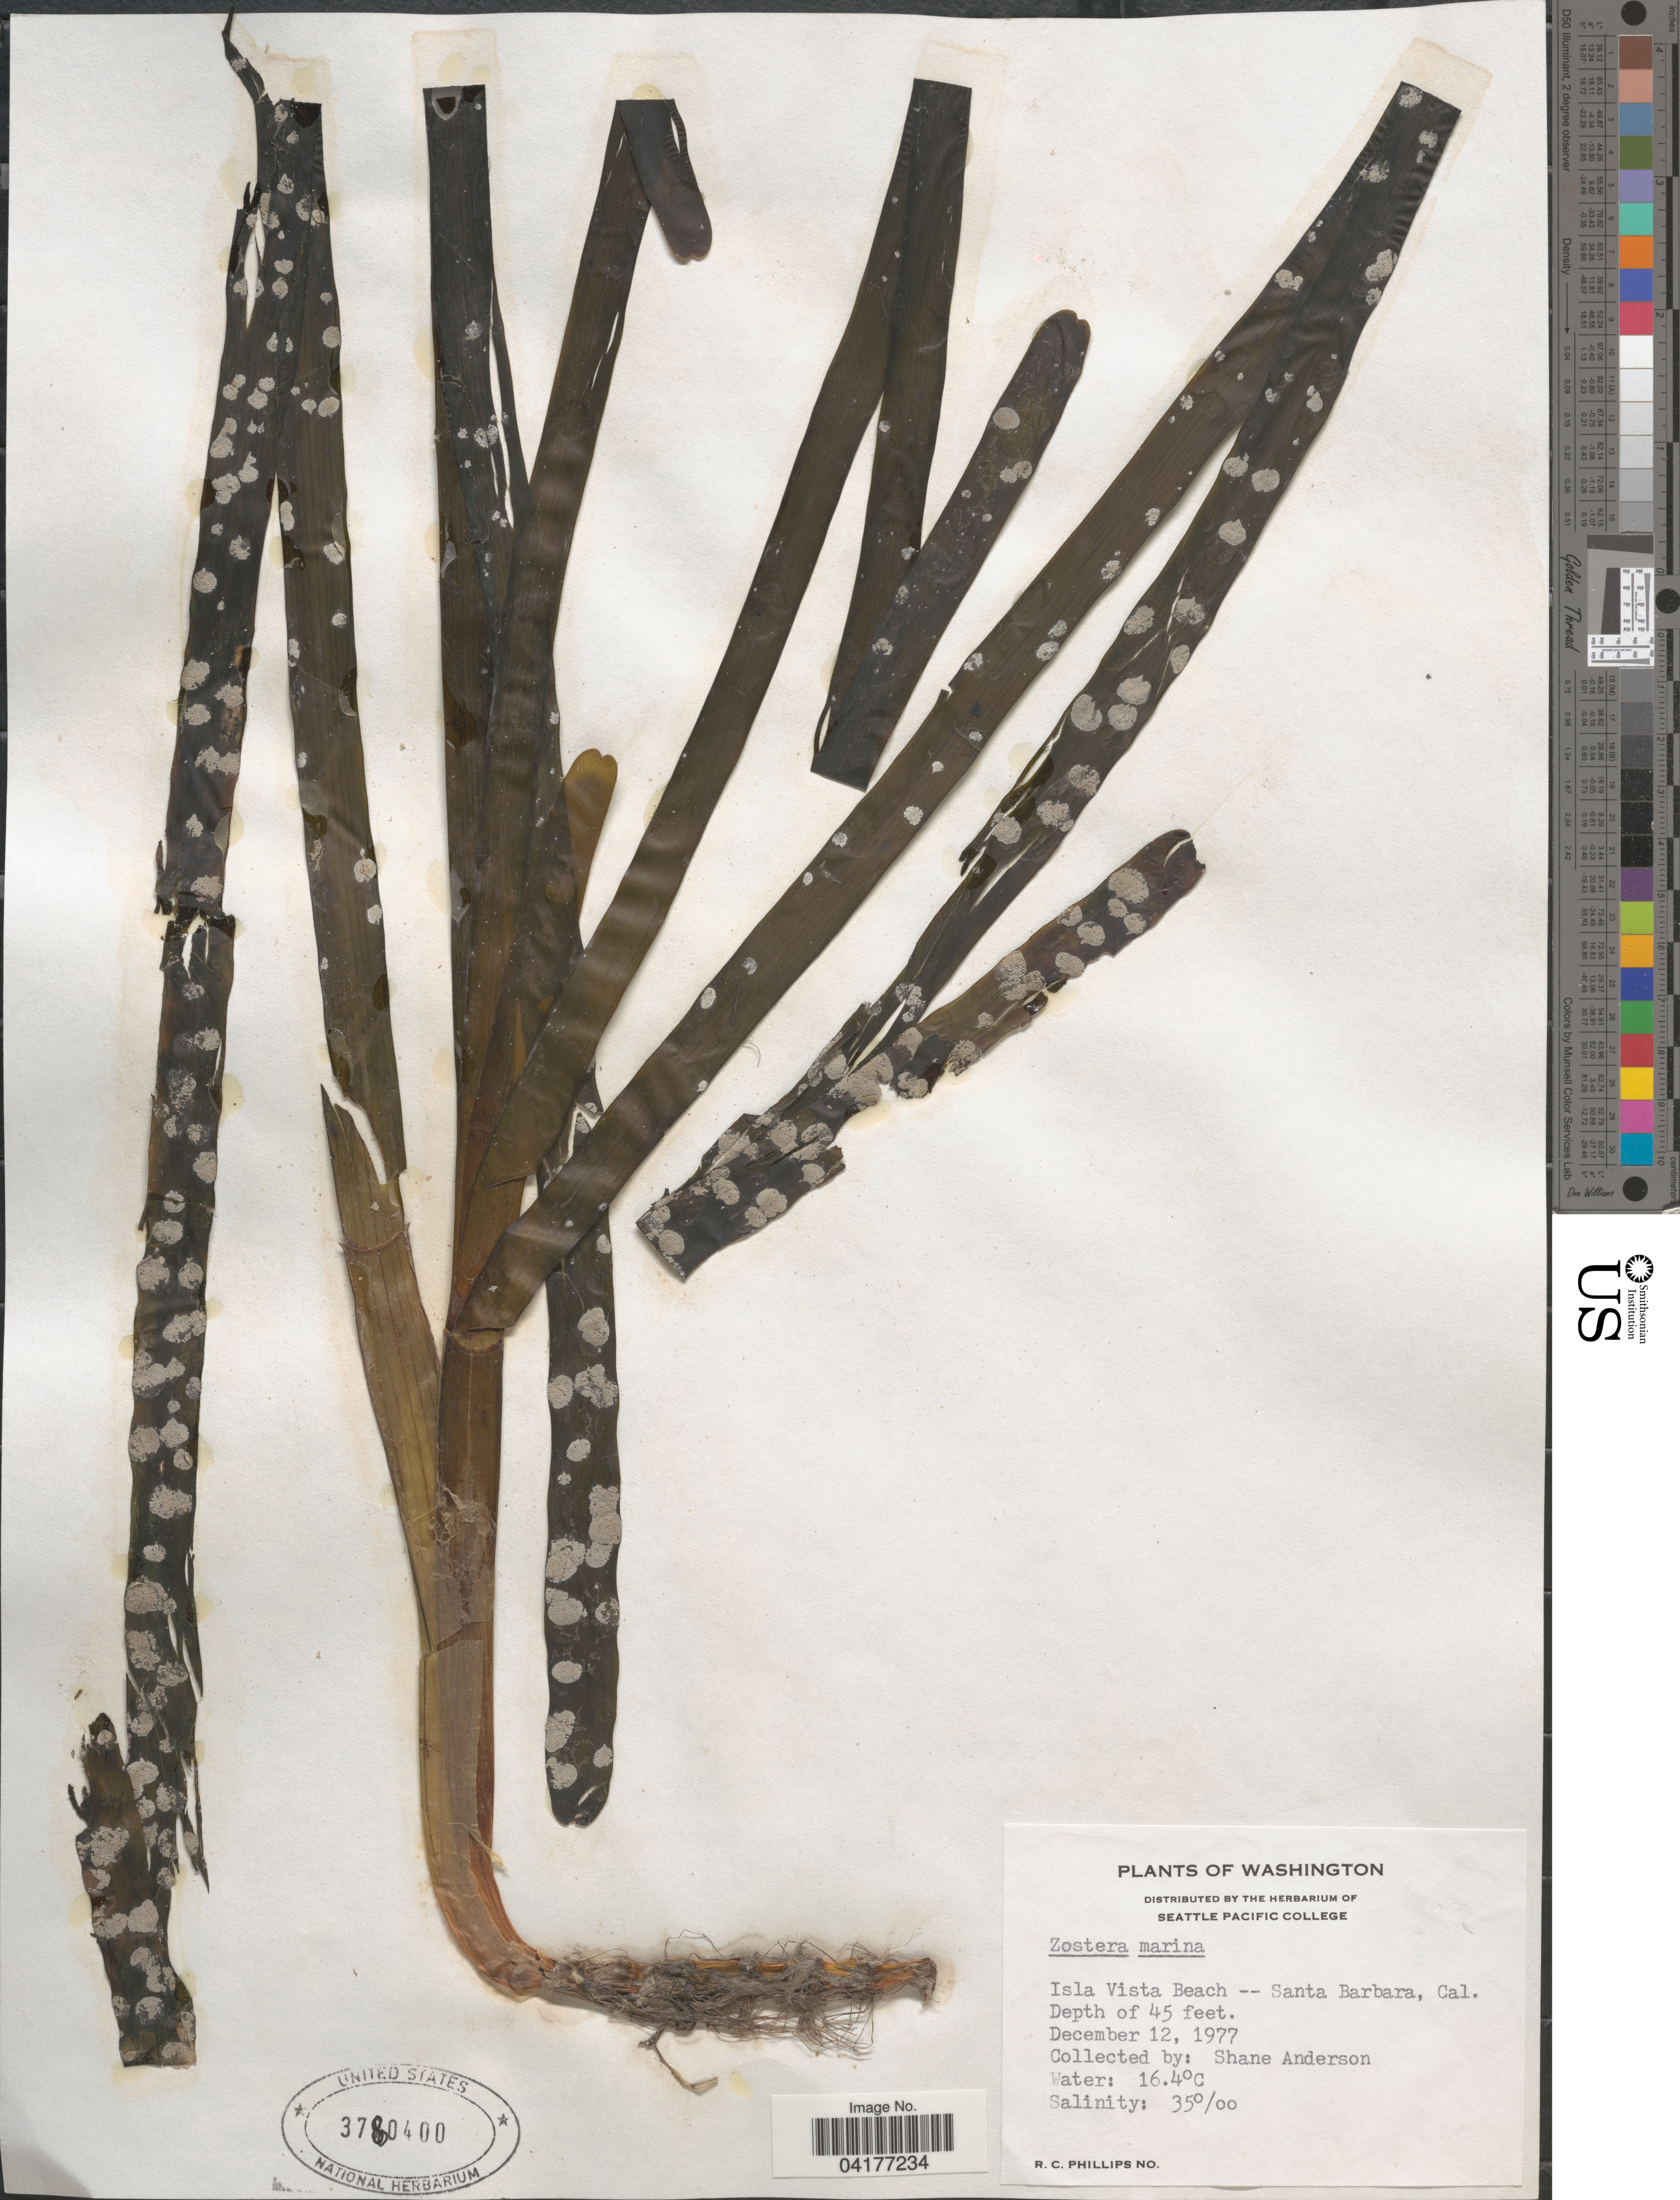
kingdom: Plantae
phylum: Tracheophyta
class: Liliopsida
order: Alismatales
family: Zosteraceae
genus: Zostera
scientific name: Zostera marina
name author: L.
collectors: S. Anderson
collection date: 1977-12-12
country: United States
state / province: California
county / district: Santa Barbara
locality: Isla Vista Beach -- Santa Barbara.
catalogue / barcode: US 3780400